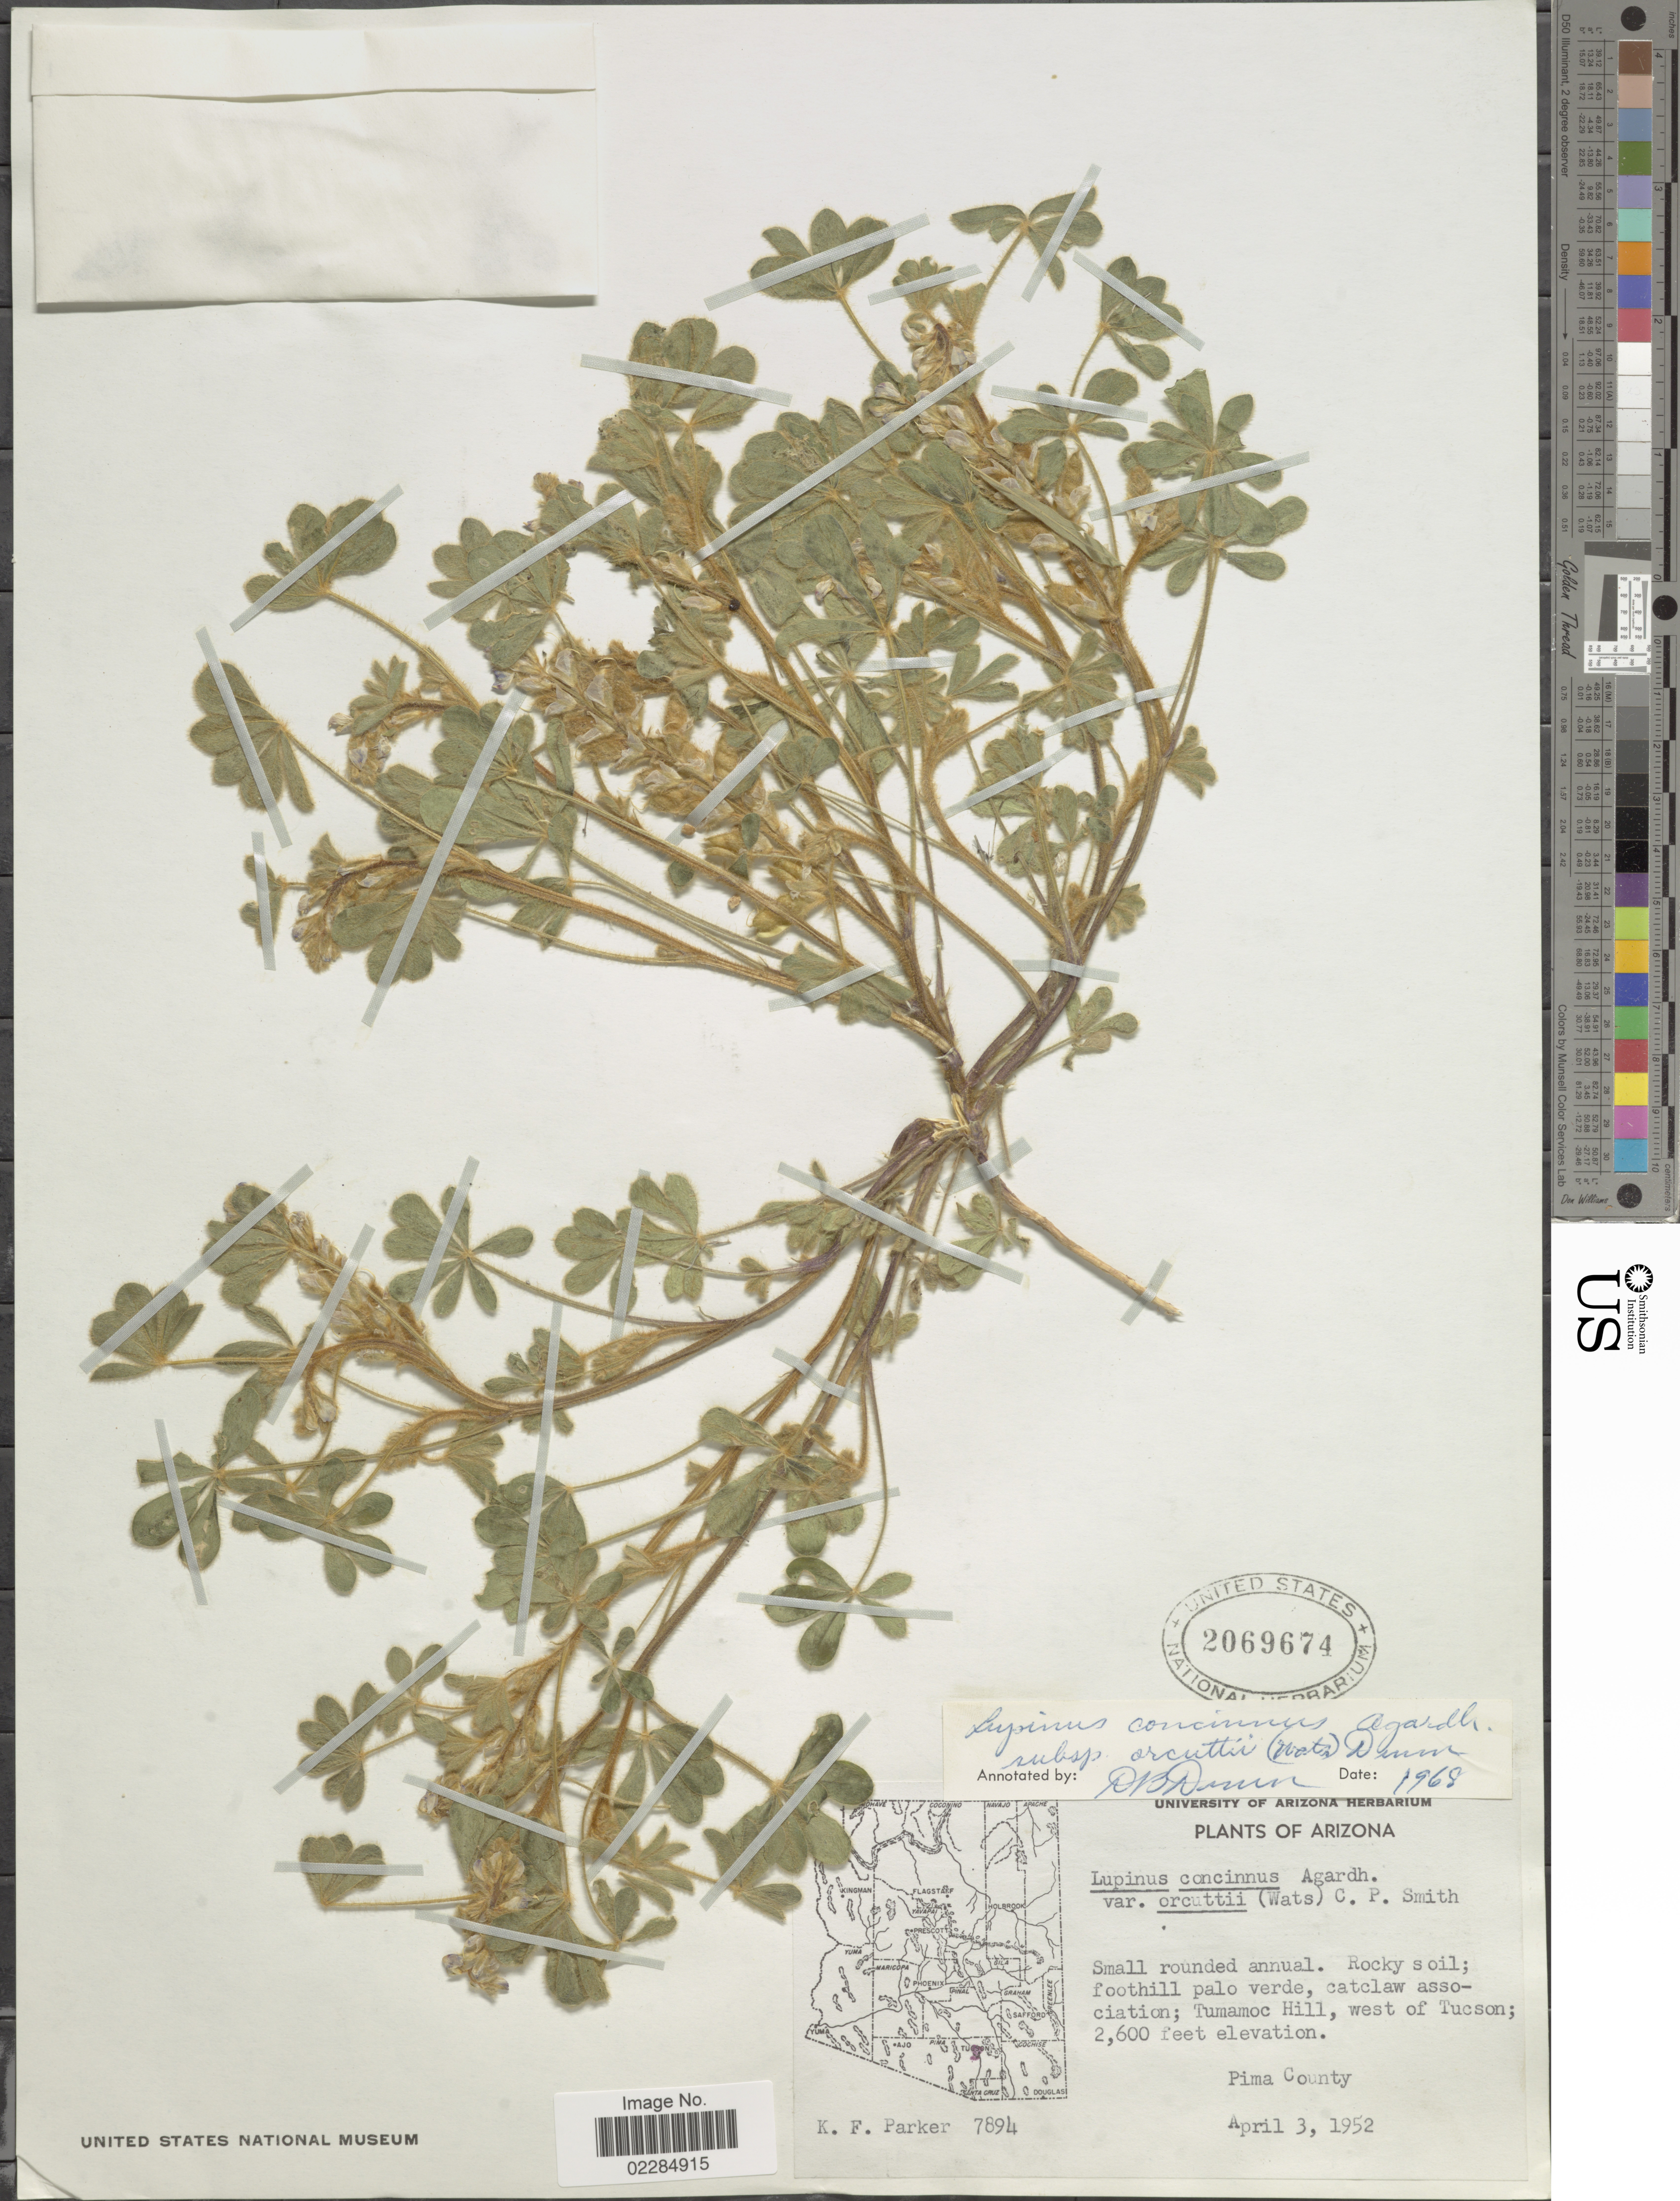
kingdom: Plantae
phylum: Tracheophyta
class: Magnoliopsida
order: Fabales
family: Fabaceae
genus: Lupinus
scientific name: Lupinus concinnus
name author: J. Agardh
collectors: K. F. Parker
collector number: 7894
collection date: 1952-04-03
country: United States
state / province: Arizona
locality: Tumamoc Hill, west of Tucson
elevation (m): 792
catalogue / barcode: US 2069674